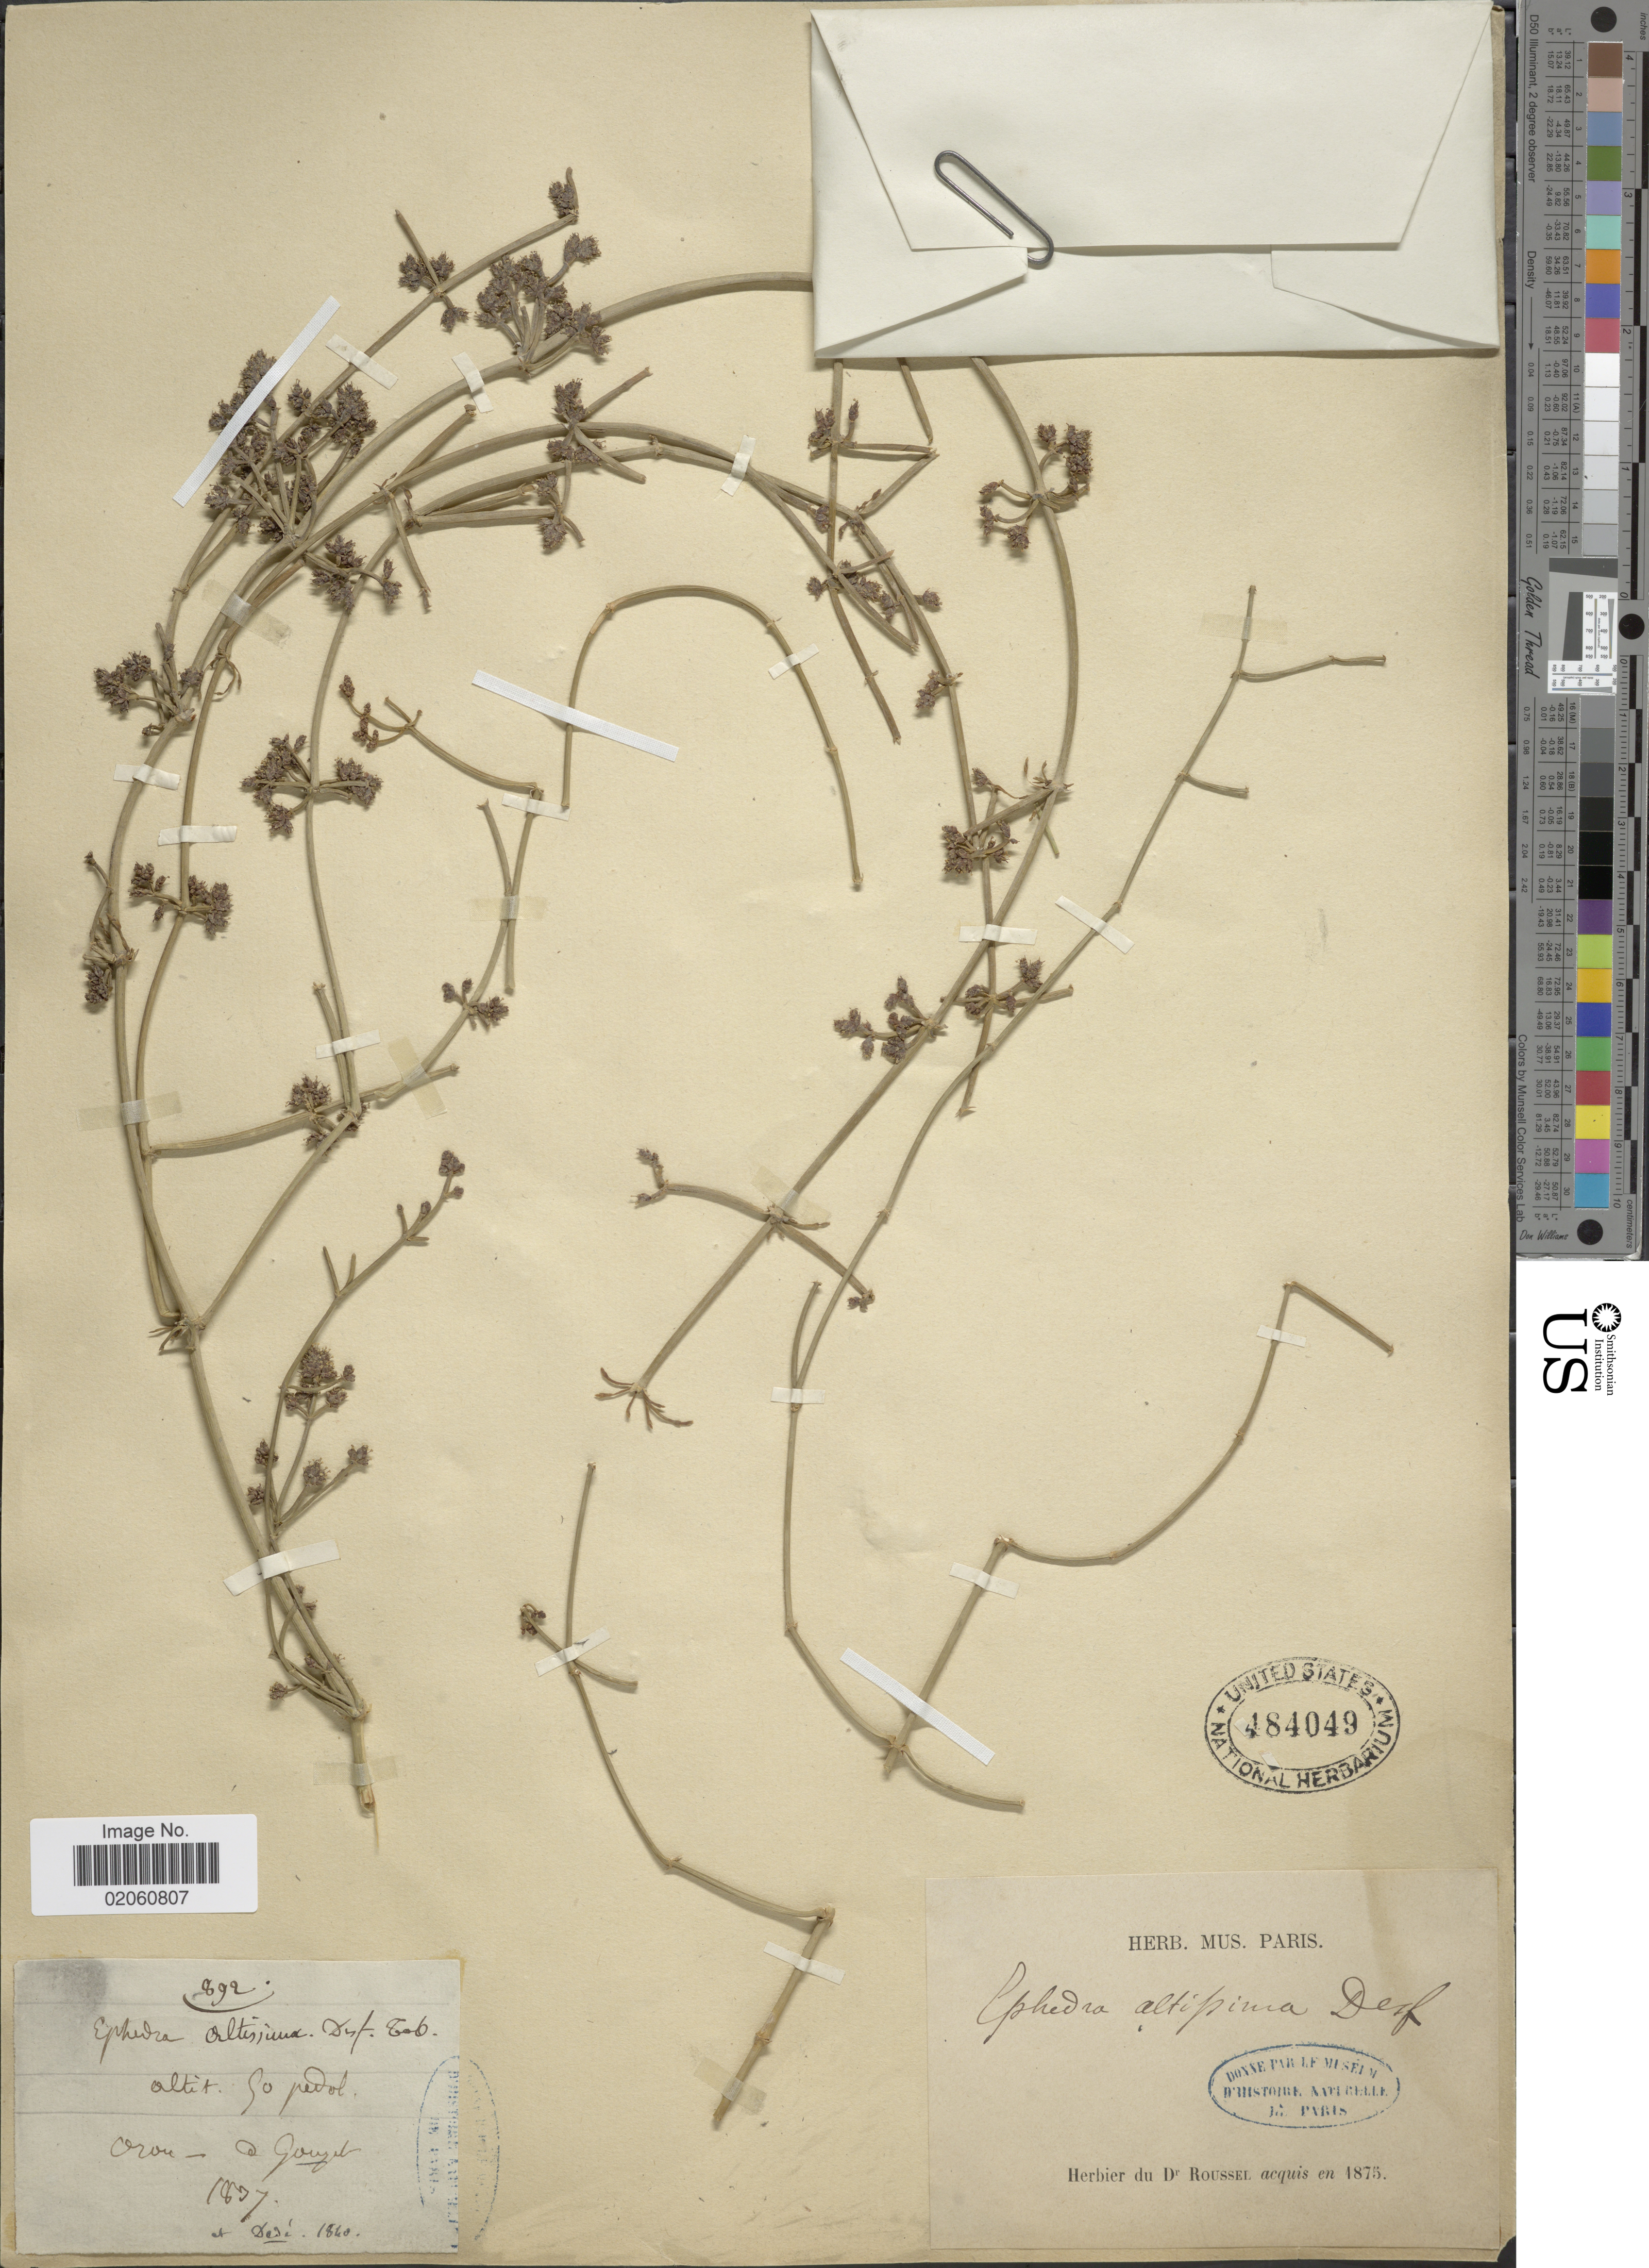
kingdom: Plantae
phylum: Tracheophyta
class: Gnetopsida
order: Ephedrales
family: Ephedraceae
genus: Ephedra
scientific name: Ephedra altissima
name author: Desf.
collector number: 892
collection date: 1877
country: France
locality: Oron- Goubet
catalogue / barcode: US 484049